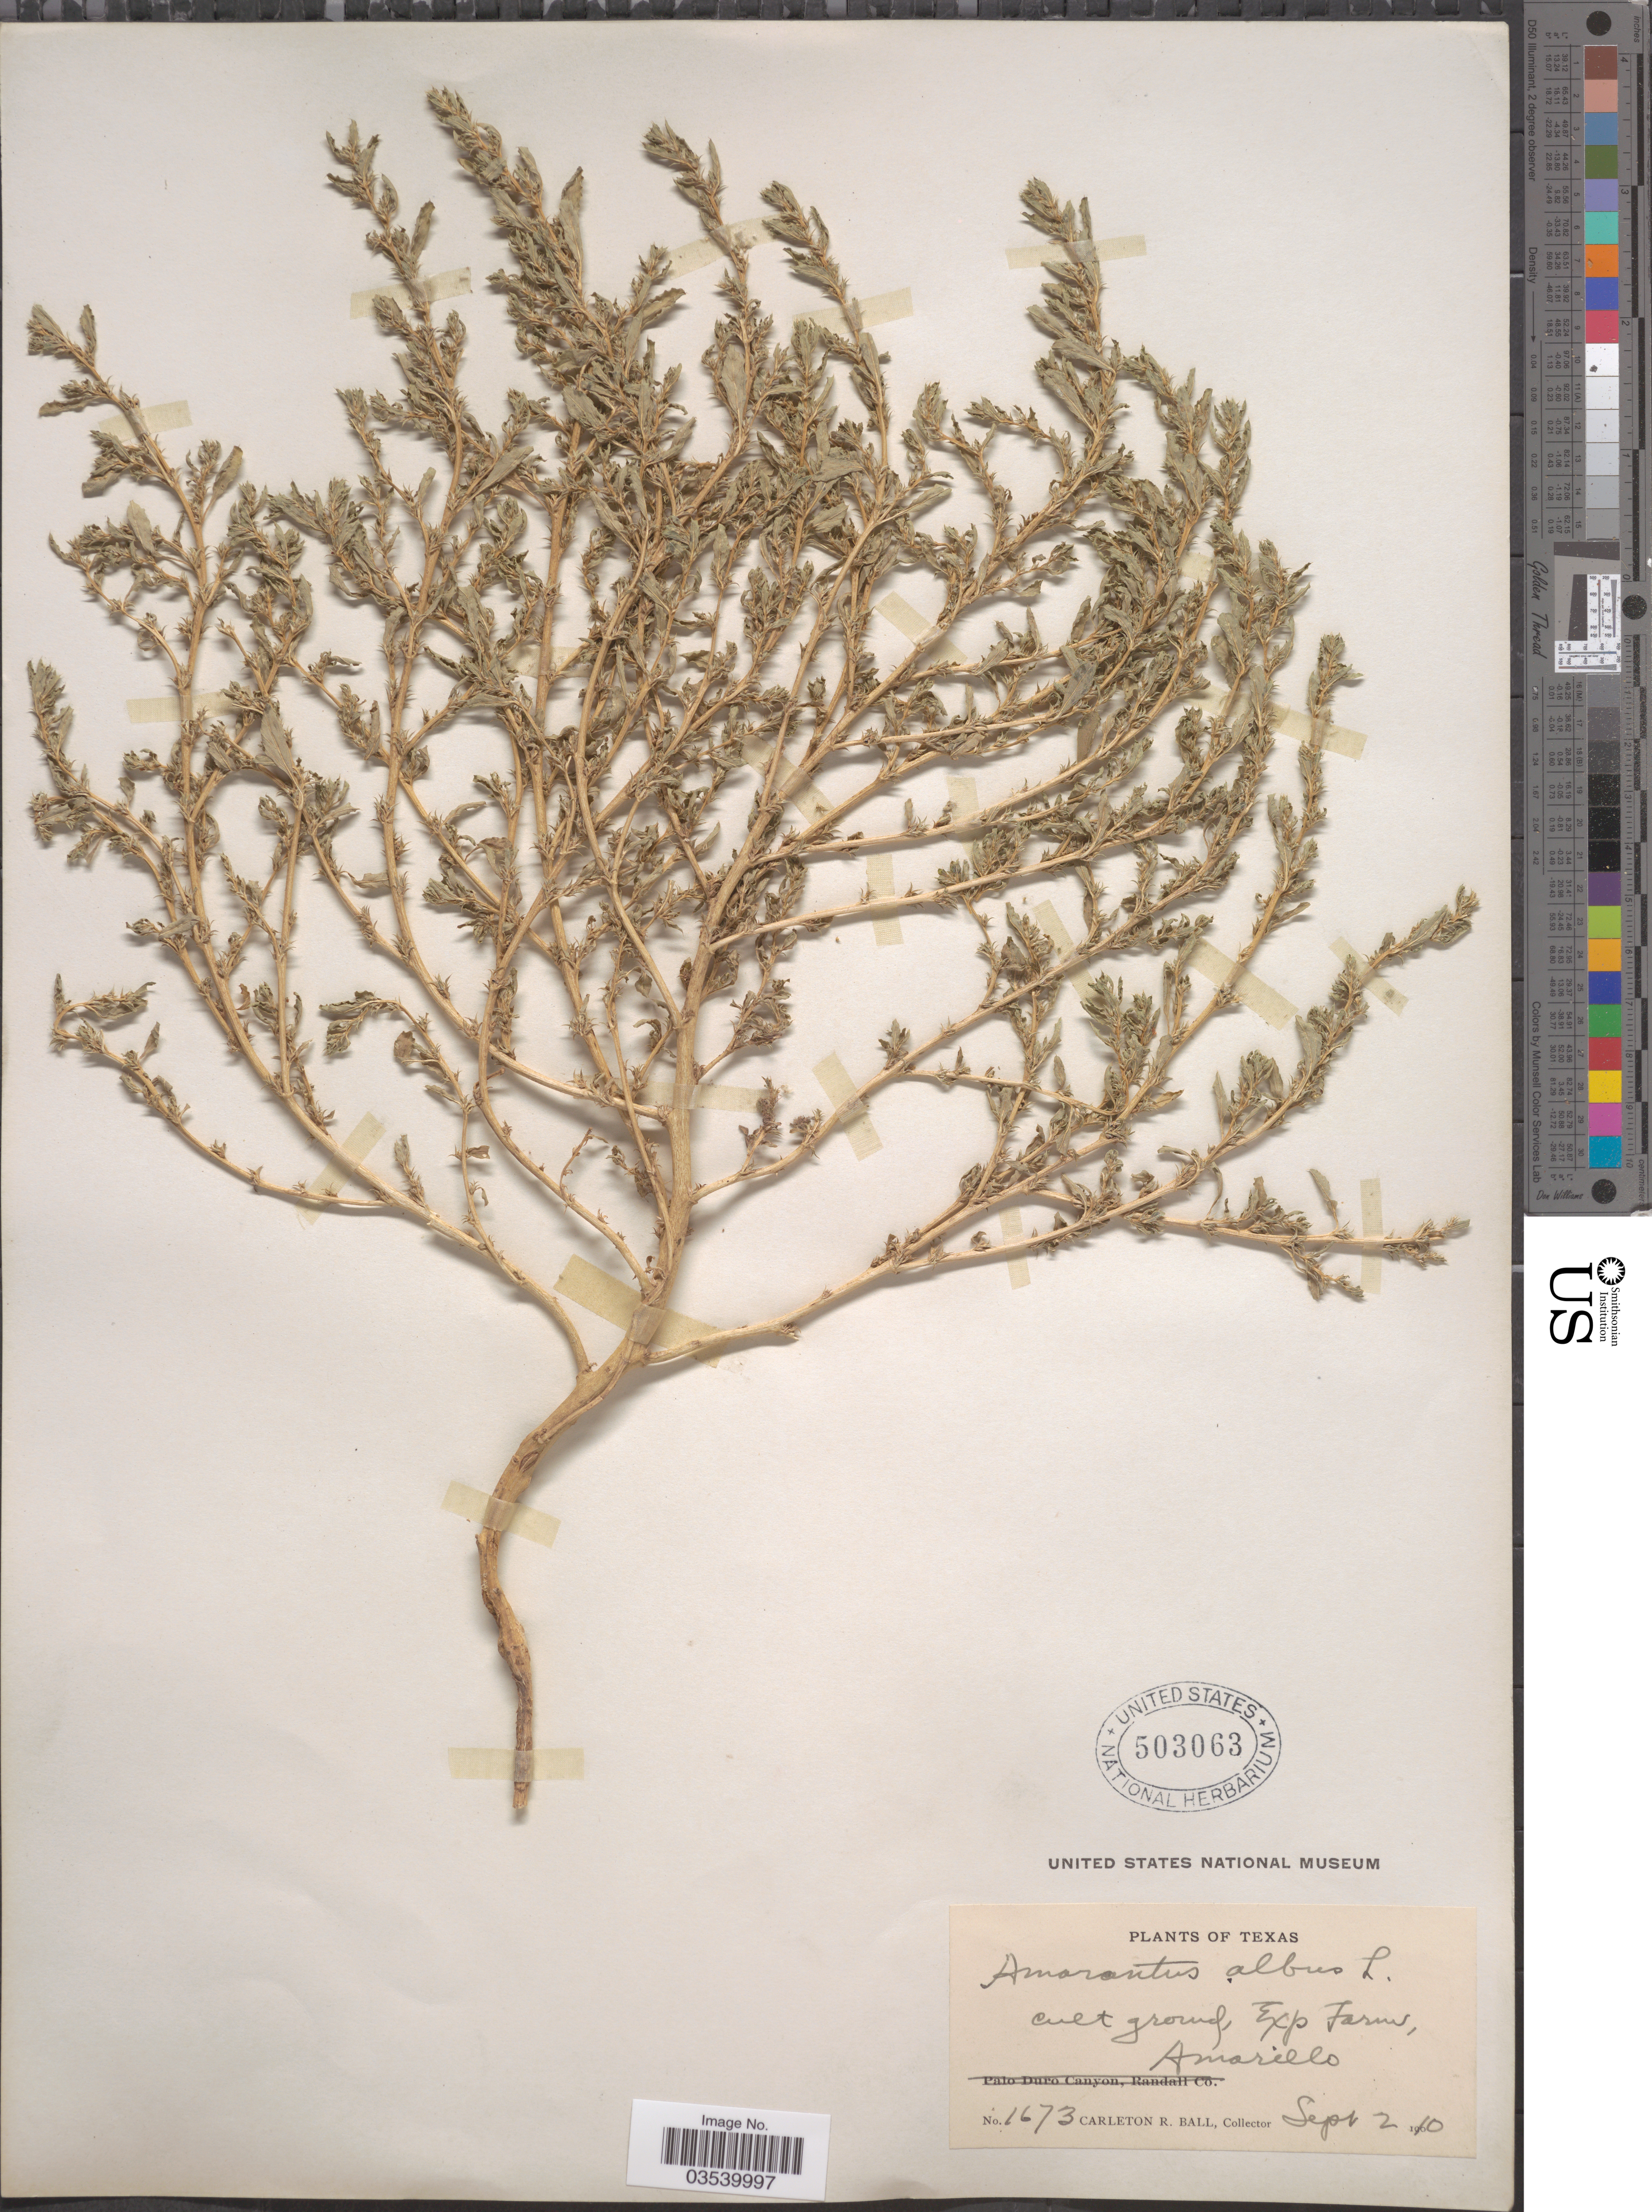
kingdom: Plantae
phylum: Tracheophyta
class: Magnoliopsida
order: Caryophyllales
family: Amaranthaceae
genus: Amaranthus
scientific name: Amaranthus albus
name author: L.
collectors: C. R. Ball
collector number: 1673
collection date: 1910-09-02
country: United States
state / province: Texas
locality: Cult. ground, Exp. Farm, Amarillo.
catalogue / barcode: US 503063